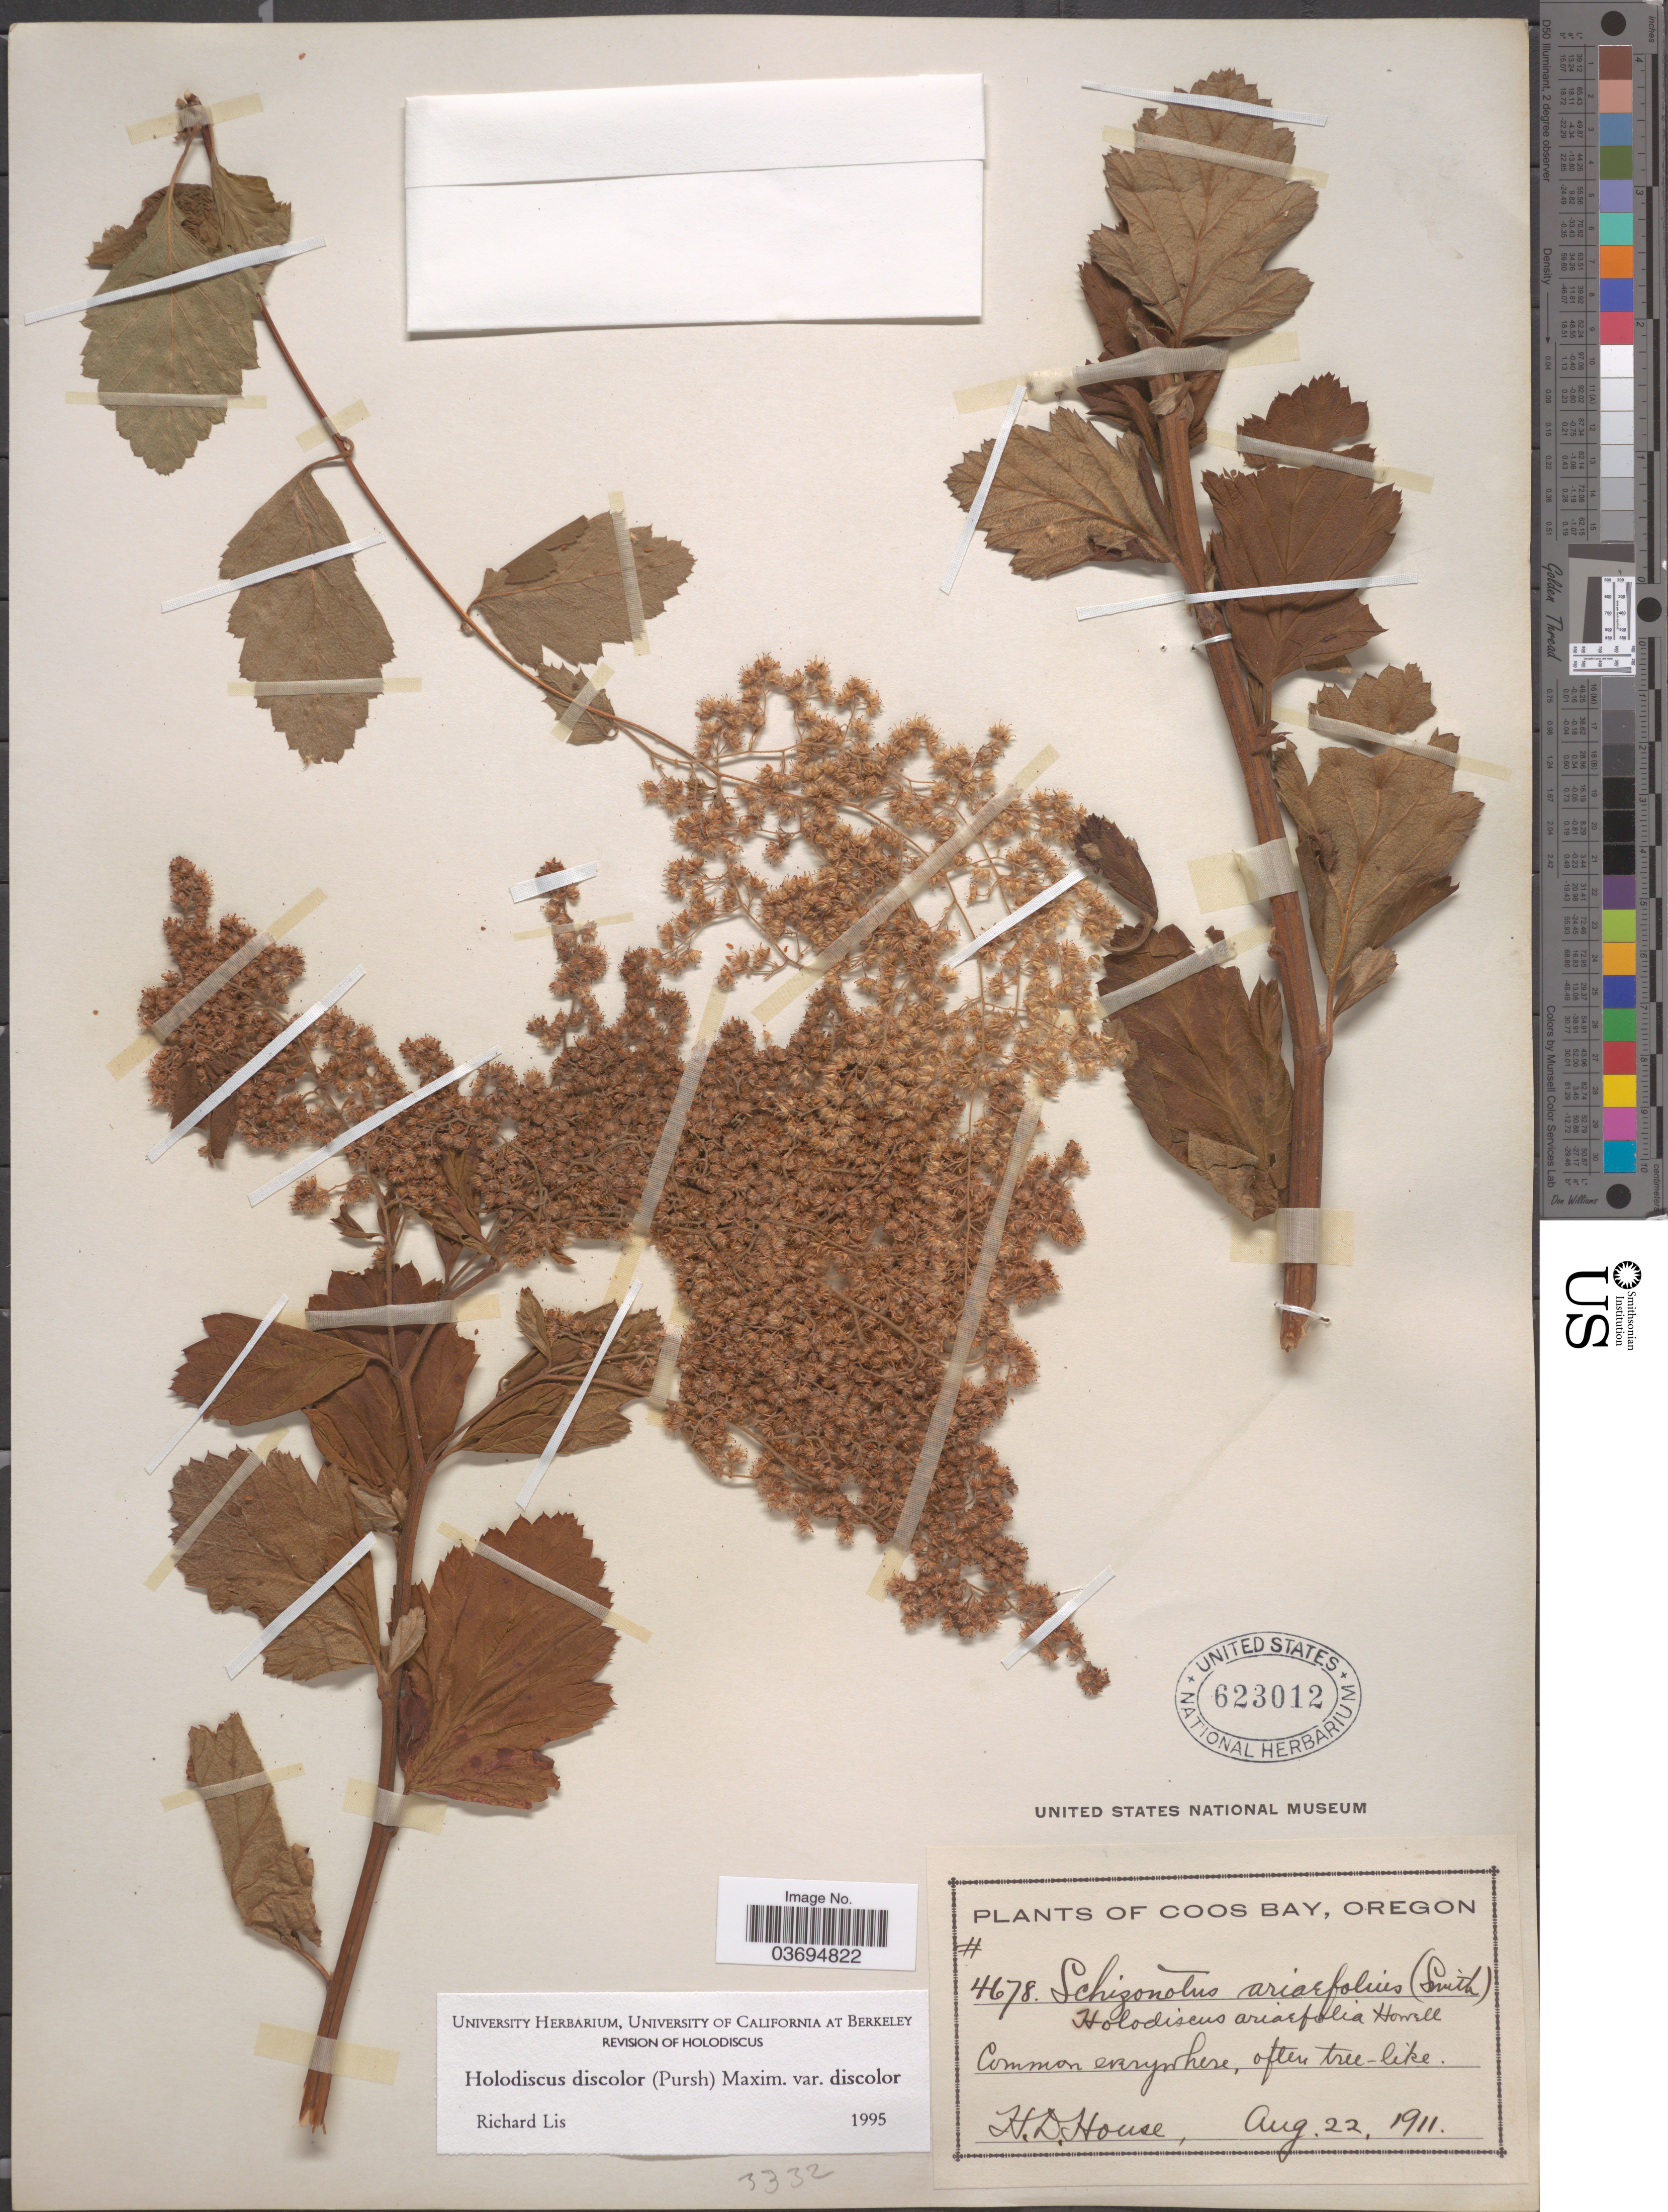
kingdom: Plantae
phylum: Tracheophyta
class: Magnoliopsida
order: Rosales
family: Rosaceae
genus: Holodiscus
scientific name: Holodiscus discolor var. discolor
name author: (Pursh) Maxim.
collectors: H. D. House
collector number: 4678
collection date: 1911-08-22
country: United States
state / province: Oregon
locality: Coos Bay.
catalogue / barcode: US 623012